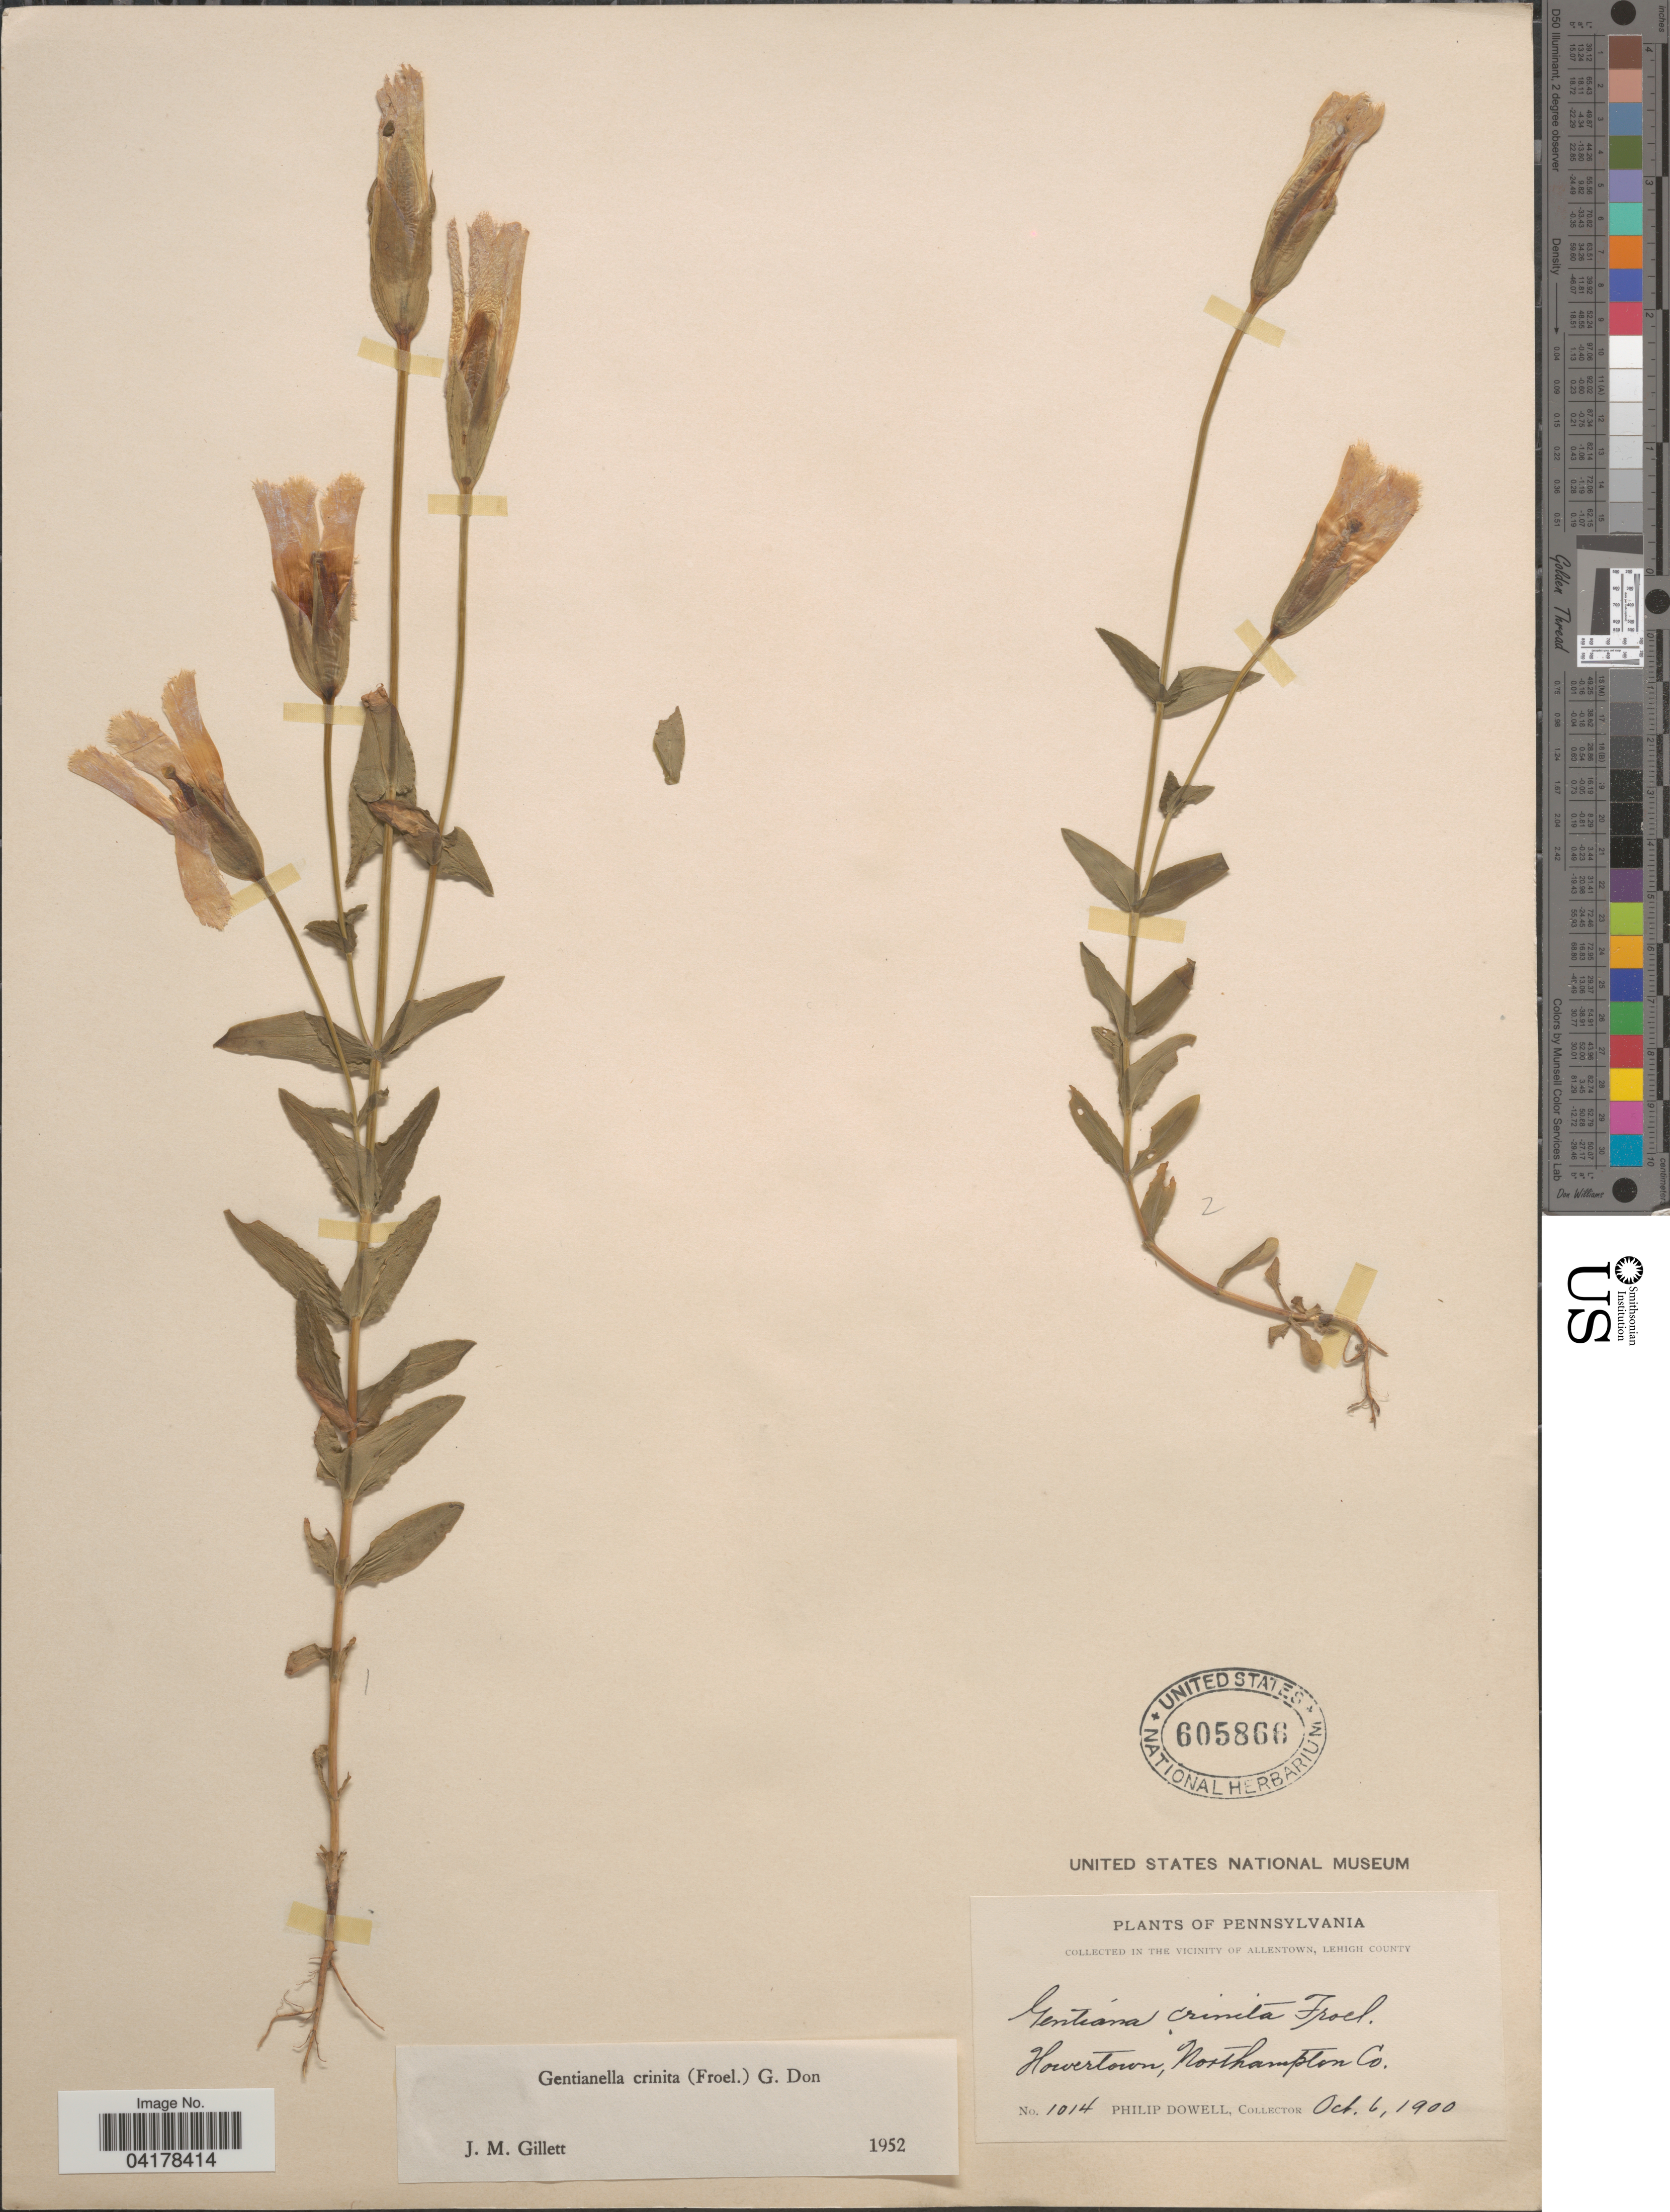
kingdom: Plantae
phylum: Tracheophyta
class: Magnoliopsida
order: Gentianales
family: Gentianaceae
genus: Gentianella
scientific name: Gentianella crinita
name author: (Froel.) G. Don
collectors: P. Dowell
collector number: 1014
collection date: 1900-10-06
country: United States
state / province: Pennsylvania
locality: In the vicinity of Allentown, Lehigh County. Howertown, Northampton Co.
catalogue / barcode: US 605866